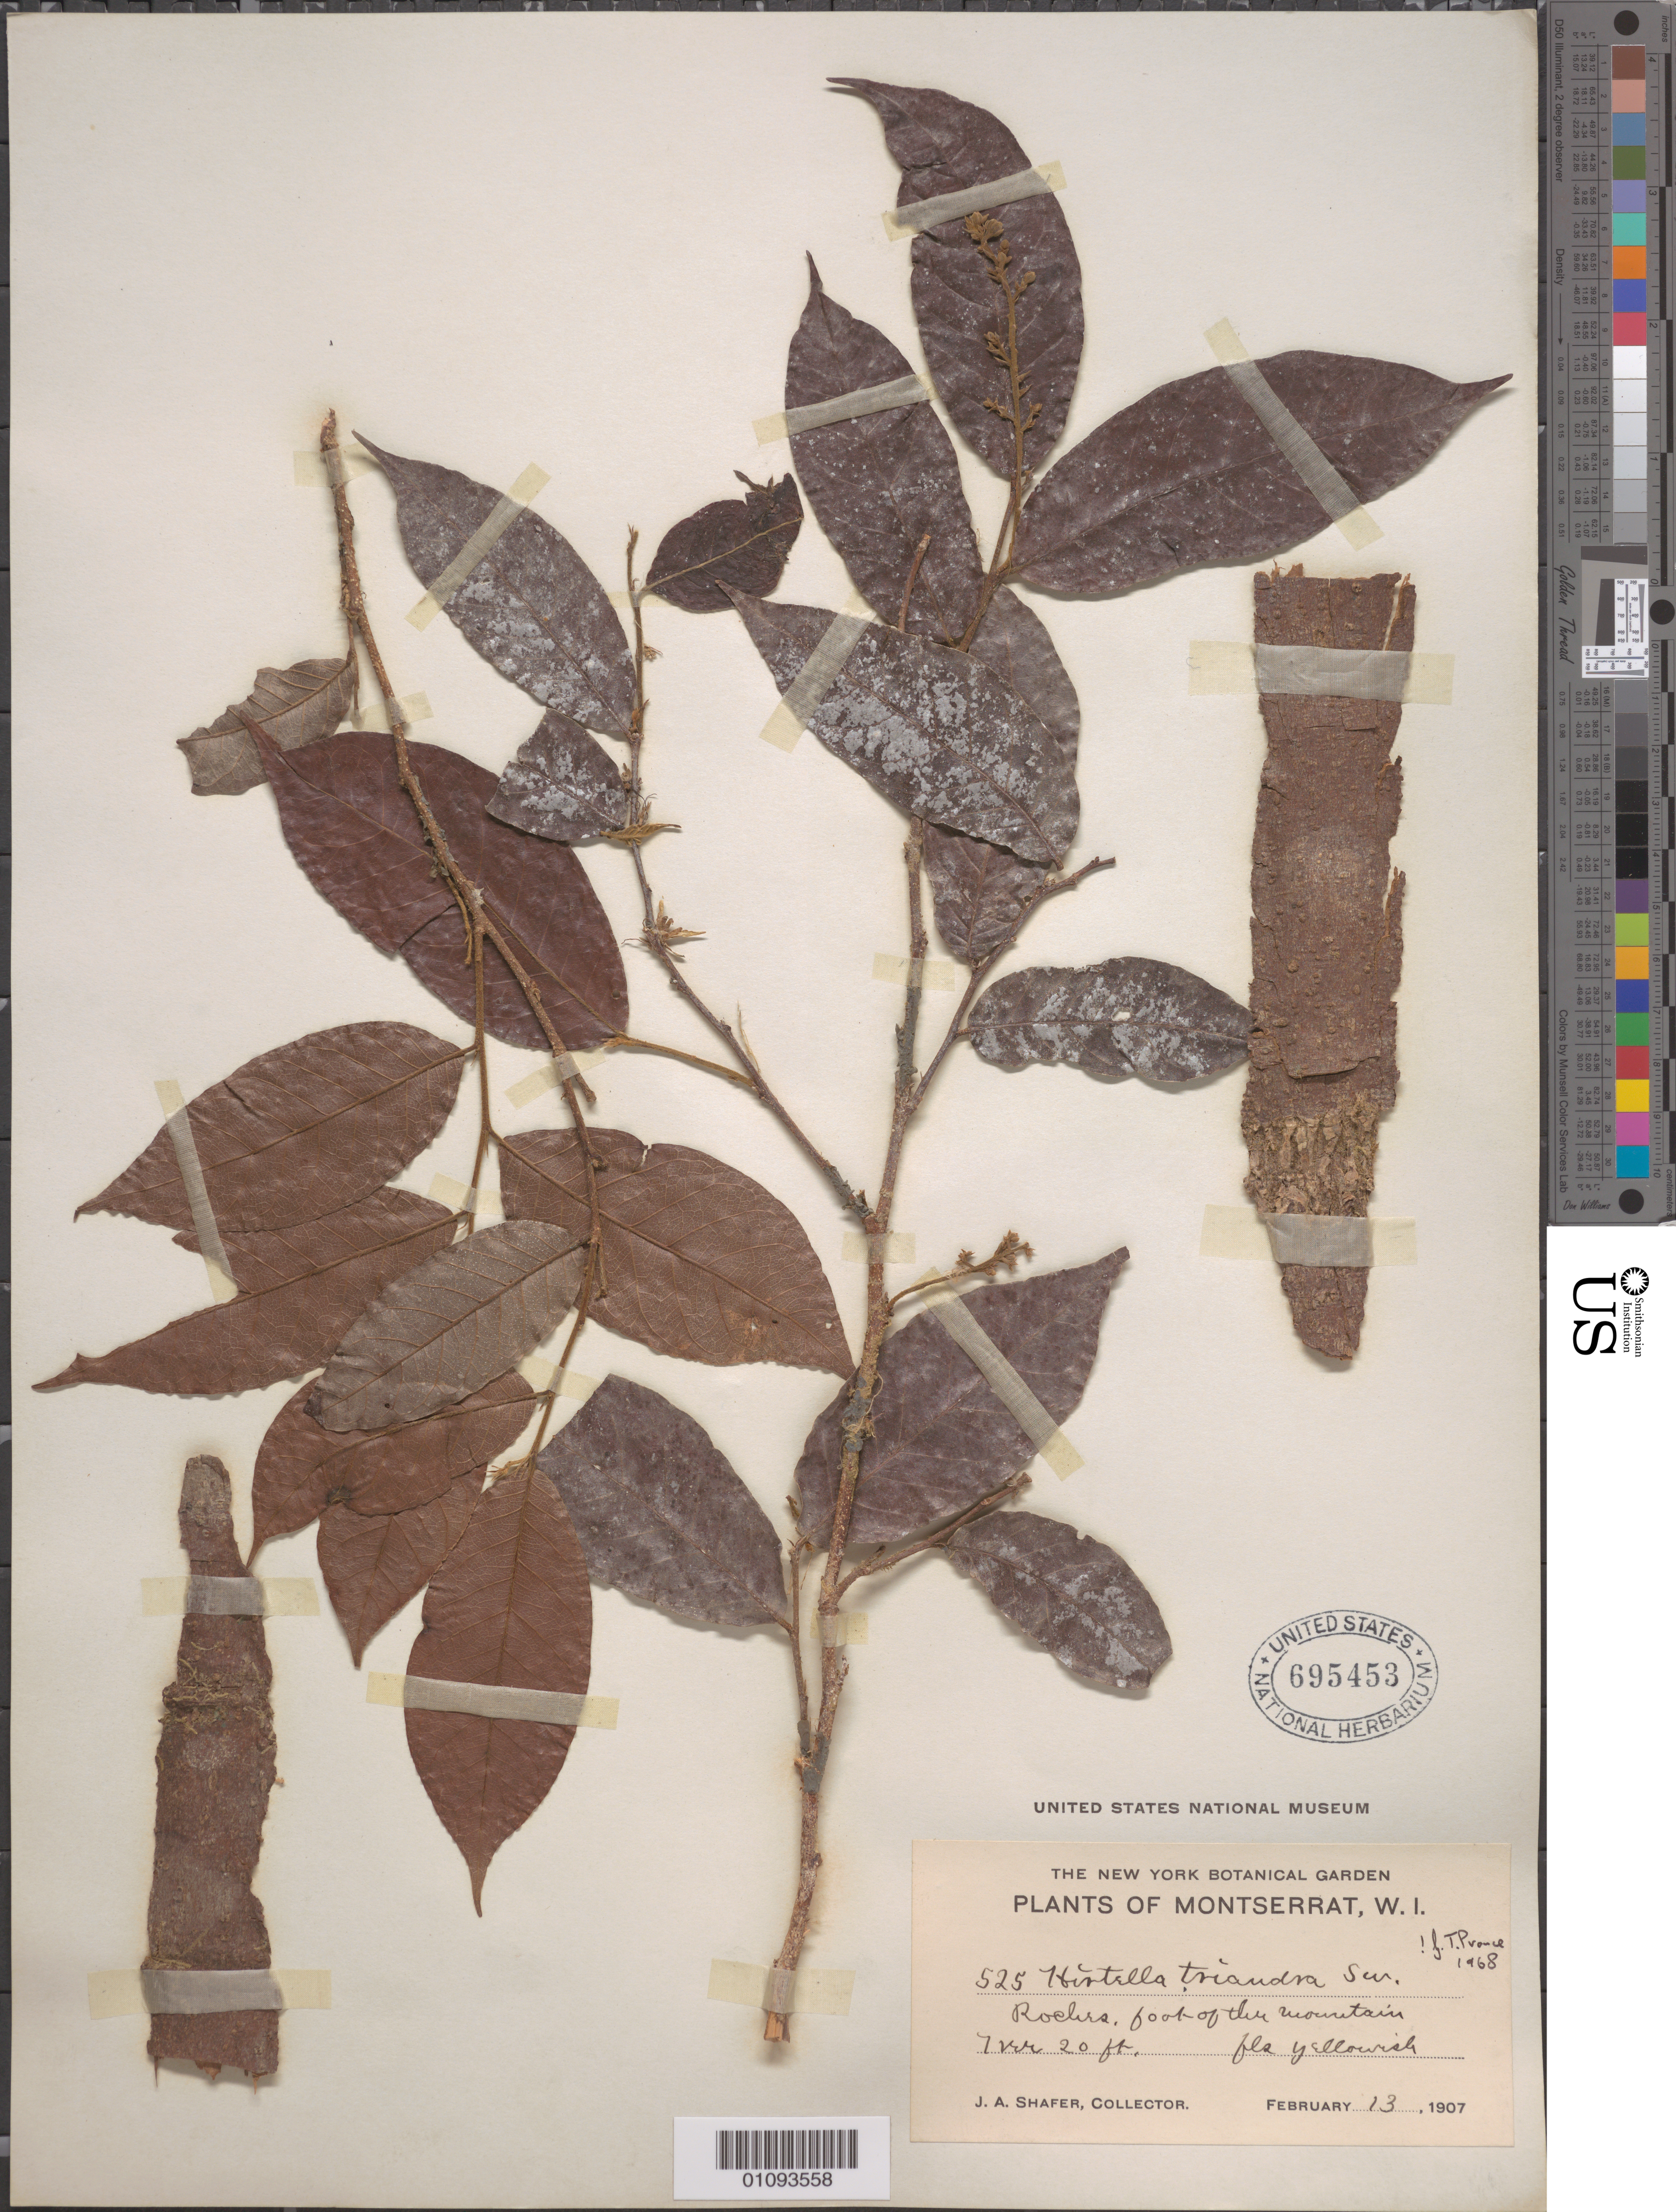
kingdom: Plantae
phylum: Tracheophyta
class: Magnoliopsida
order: Malpighiales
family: Chrysobalanaceae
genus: Hirtella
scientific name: Hirtella triandra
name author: Sw.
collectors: J. A. Shafer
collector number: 525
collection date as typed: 13 Feb 1907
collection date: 1907-02-13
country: Montserrat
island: Montserrat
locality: Roelirs, foot of the mountain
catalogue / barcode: US 695453